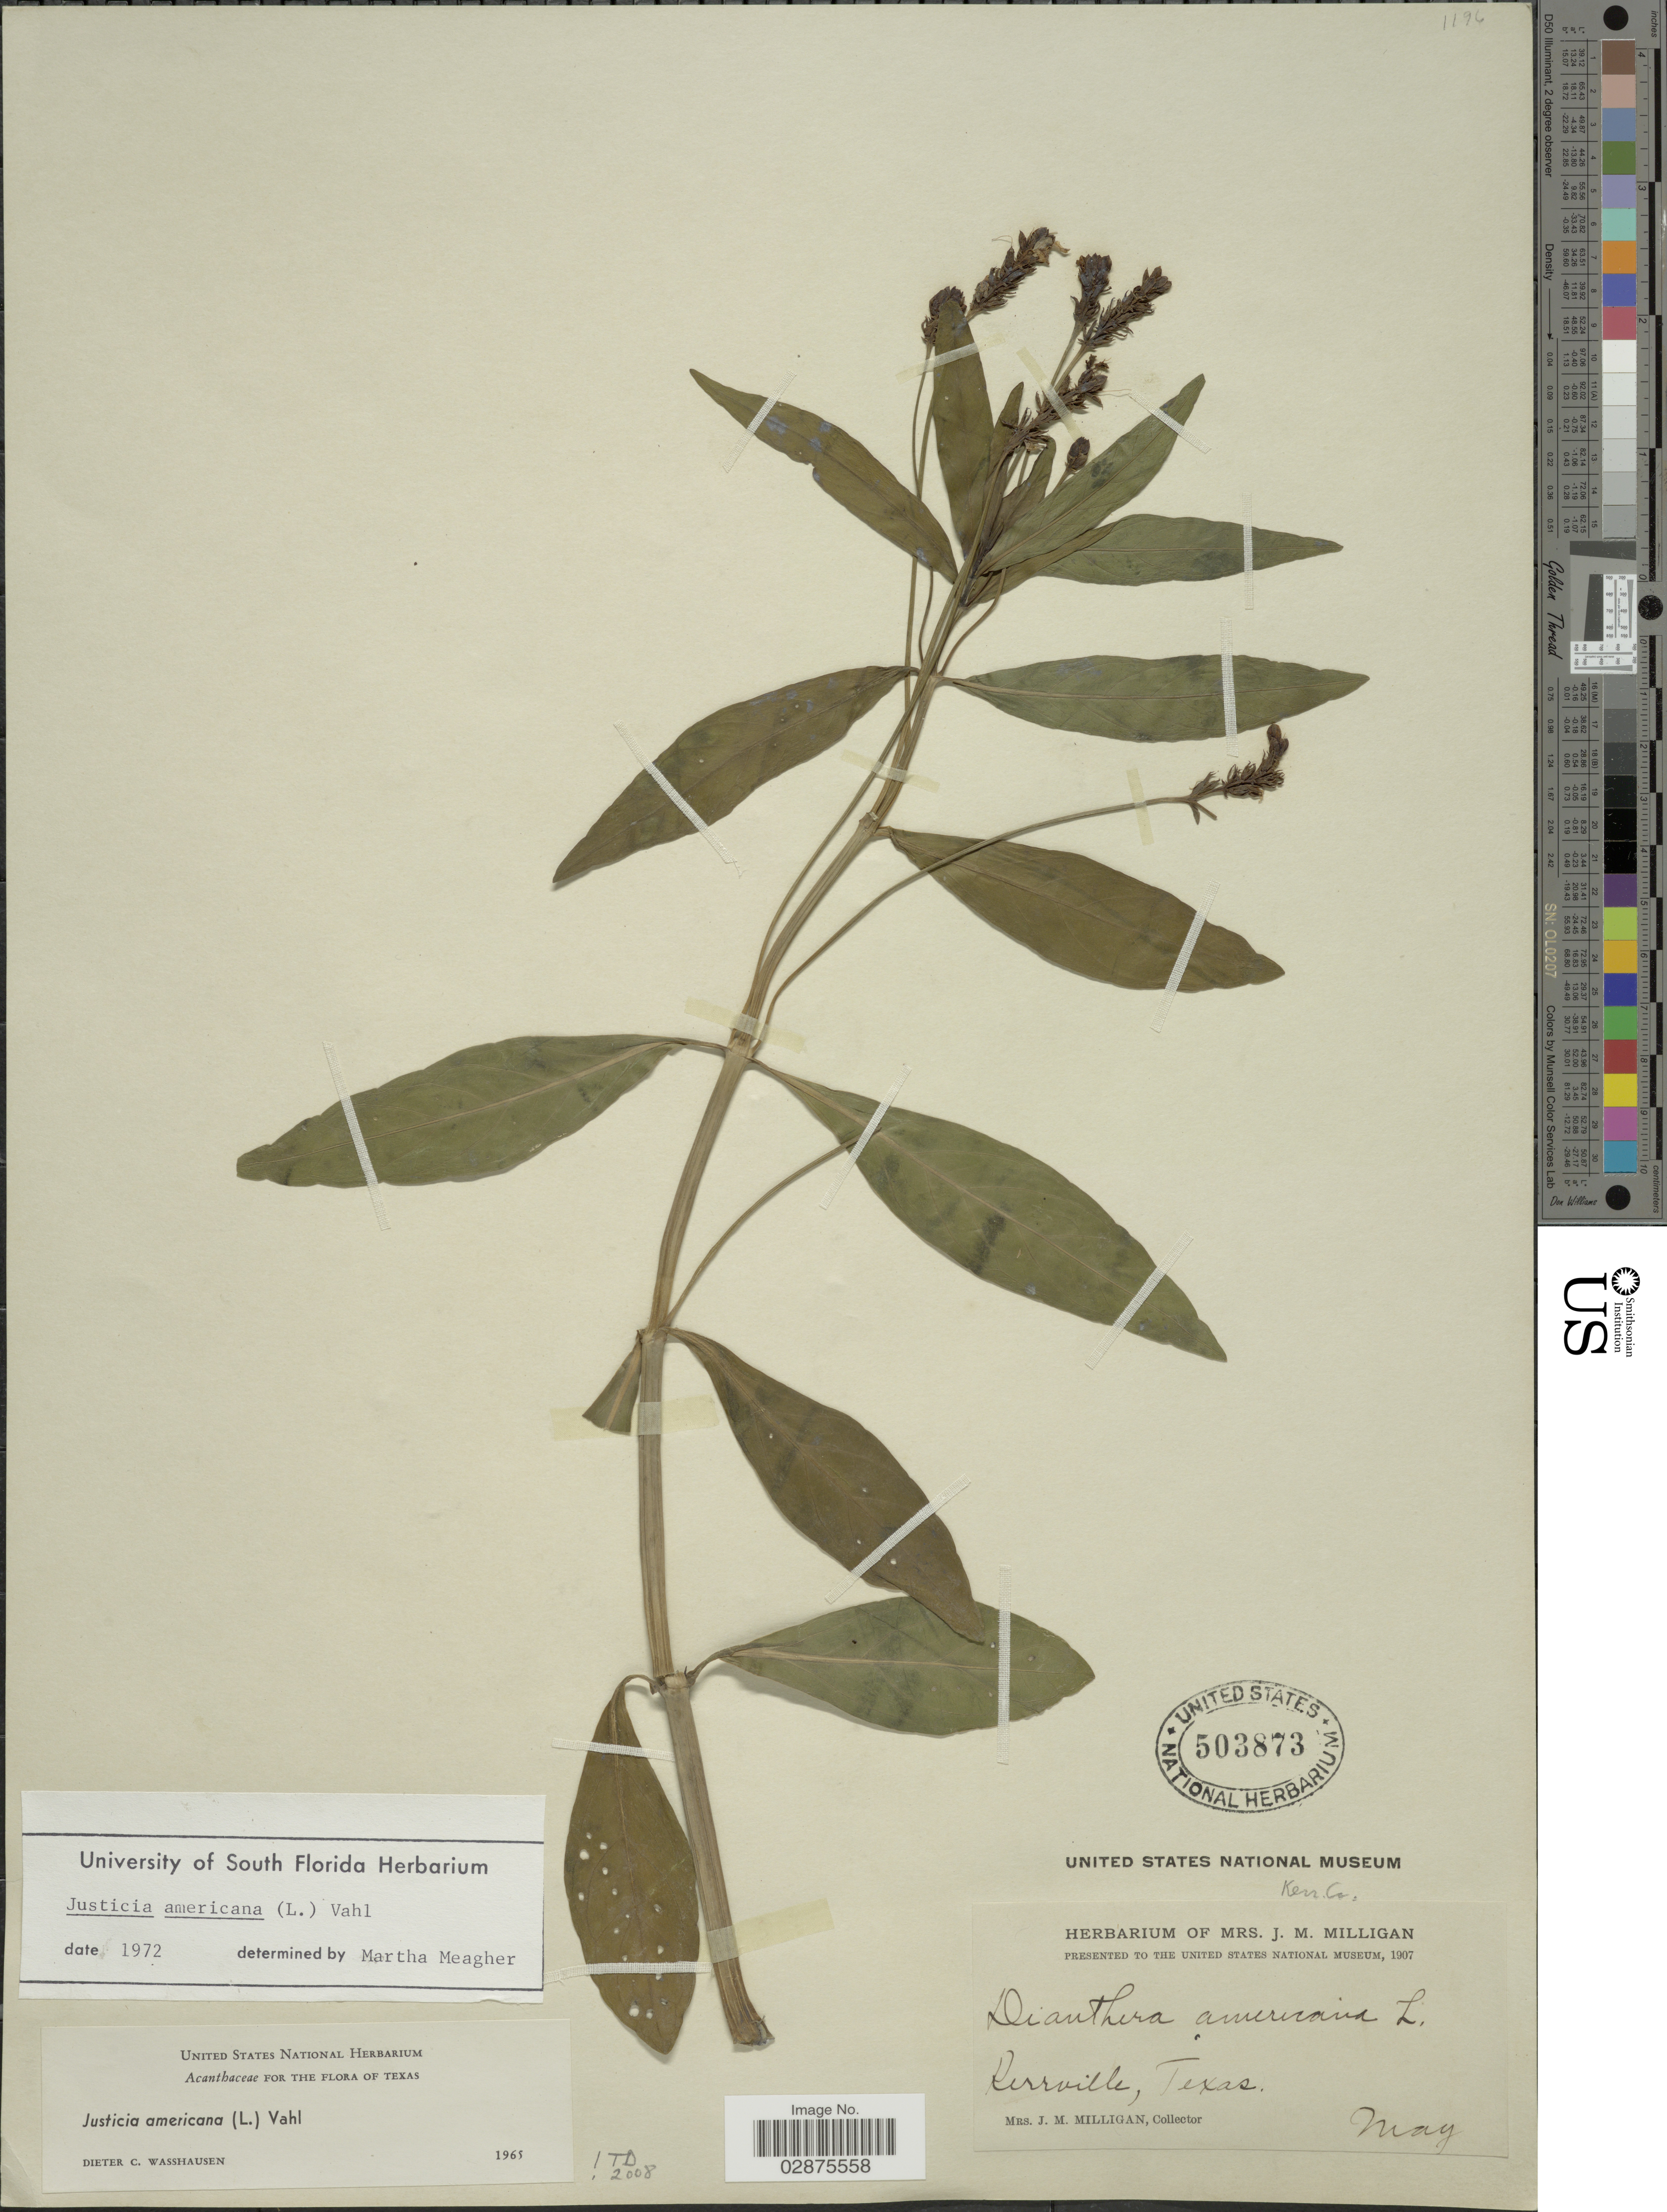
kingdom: Plantae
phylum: Tracheophyta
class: Magnoliopsida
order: Lamiales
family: Acanthaceae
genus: Justicia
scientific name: Justicia americana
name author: (L.) Vahl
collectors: J. Milligan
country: United States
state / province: Texas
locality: Kerr Co. Kerrville, Texas.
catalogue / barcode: US 503873